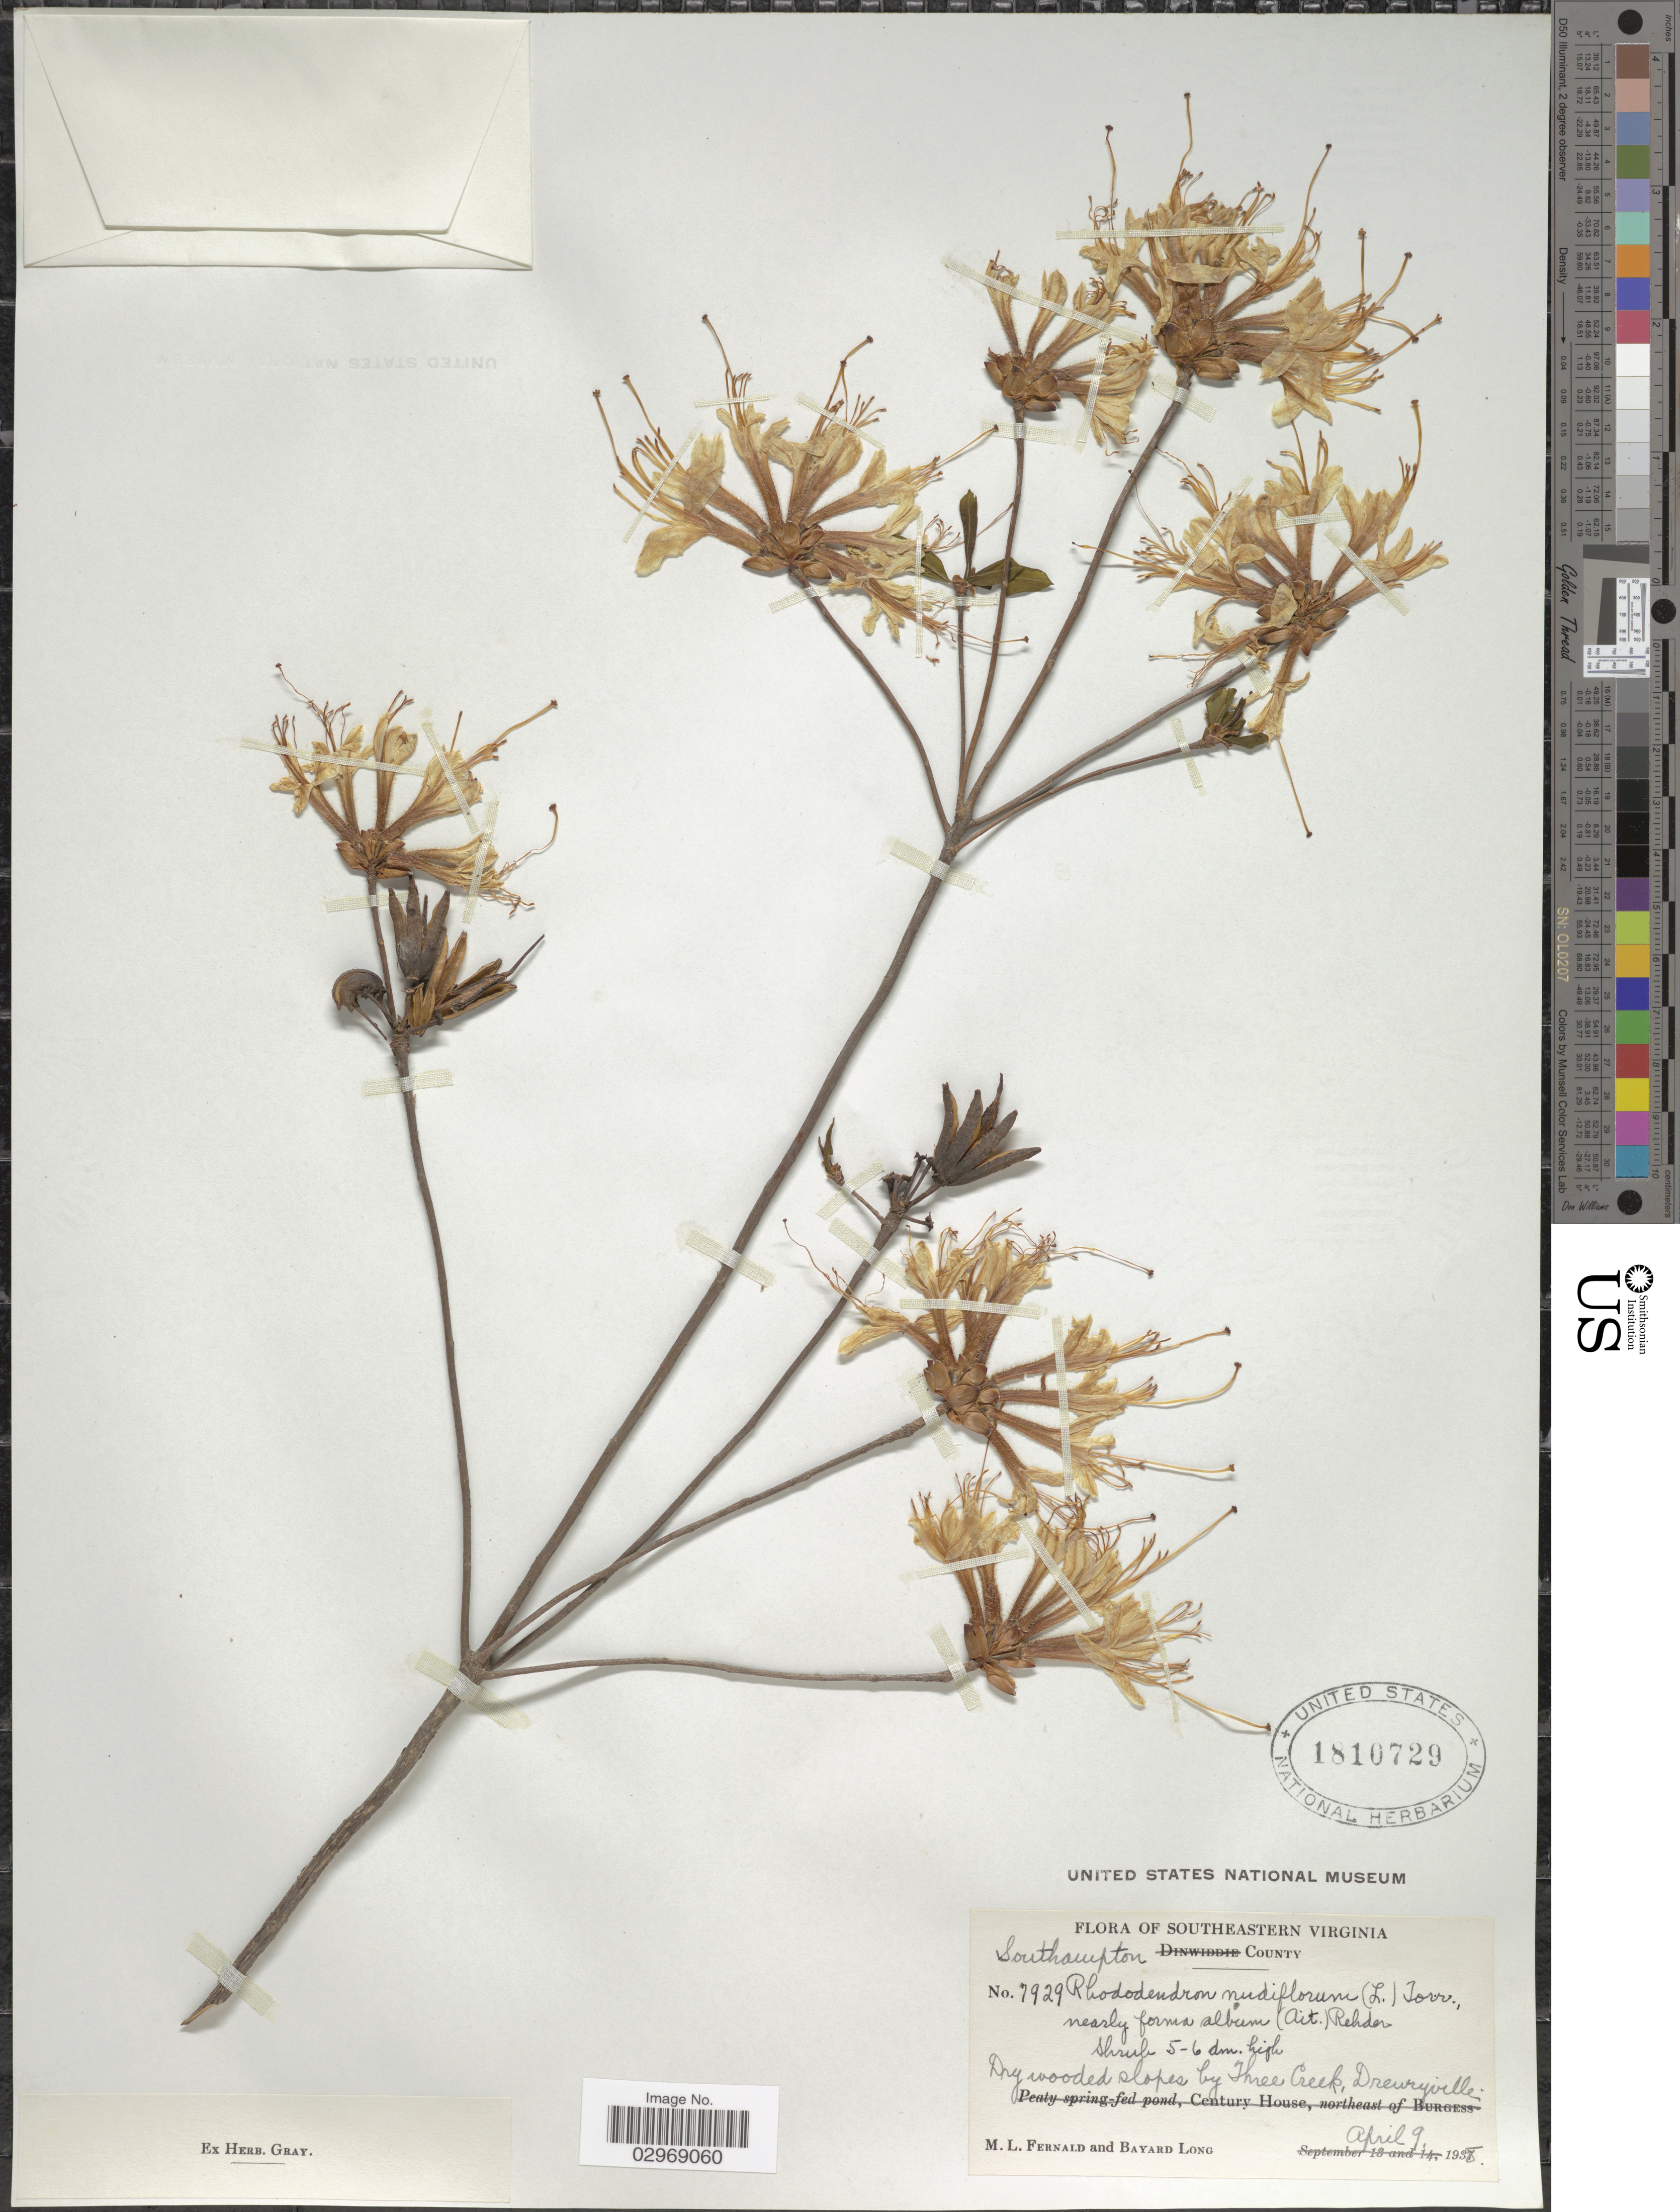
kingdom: Plantae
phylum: Tracheophyta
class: Magnoliopsida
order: Ericales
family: Ericaceae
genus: Rhododendron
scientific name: Rhododendron nudiflorum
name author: Torr.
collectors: M. L. Fernald & B. Long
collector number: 7929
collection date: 1938-04-09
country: United States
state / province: Virginia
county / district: Southampton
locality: Southeastern Virginia. Southampton County. Dry wooded slopes by Three Creek, Drewryville.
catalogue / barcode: US 1810729